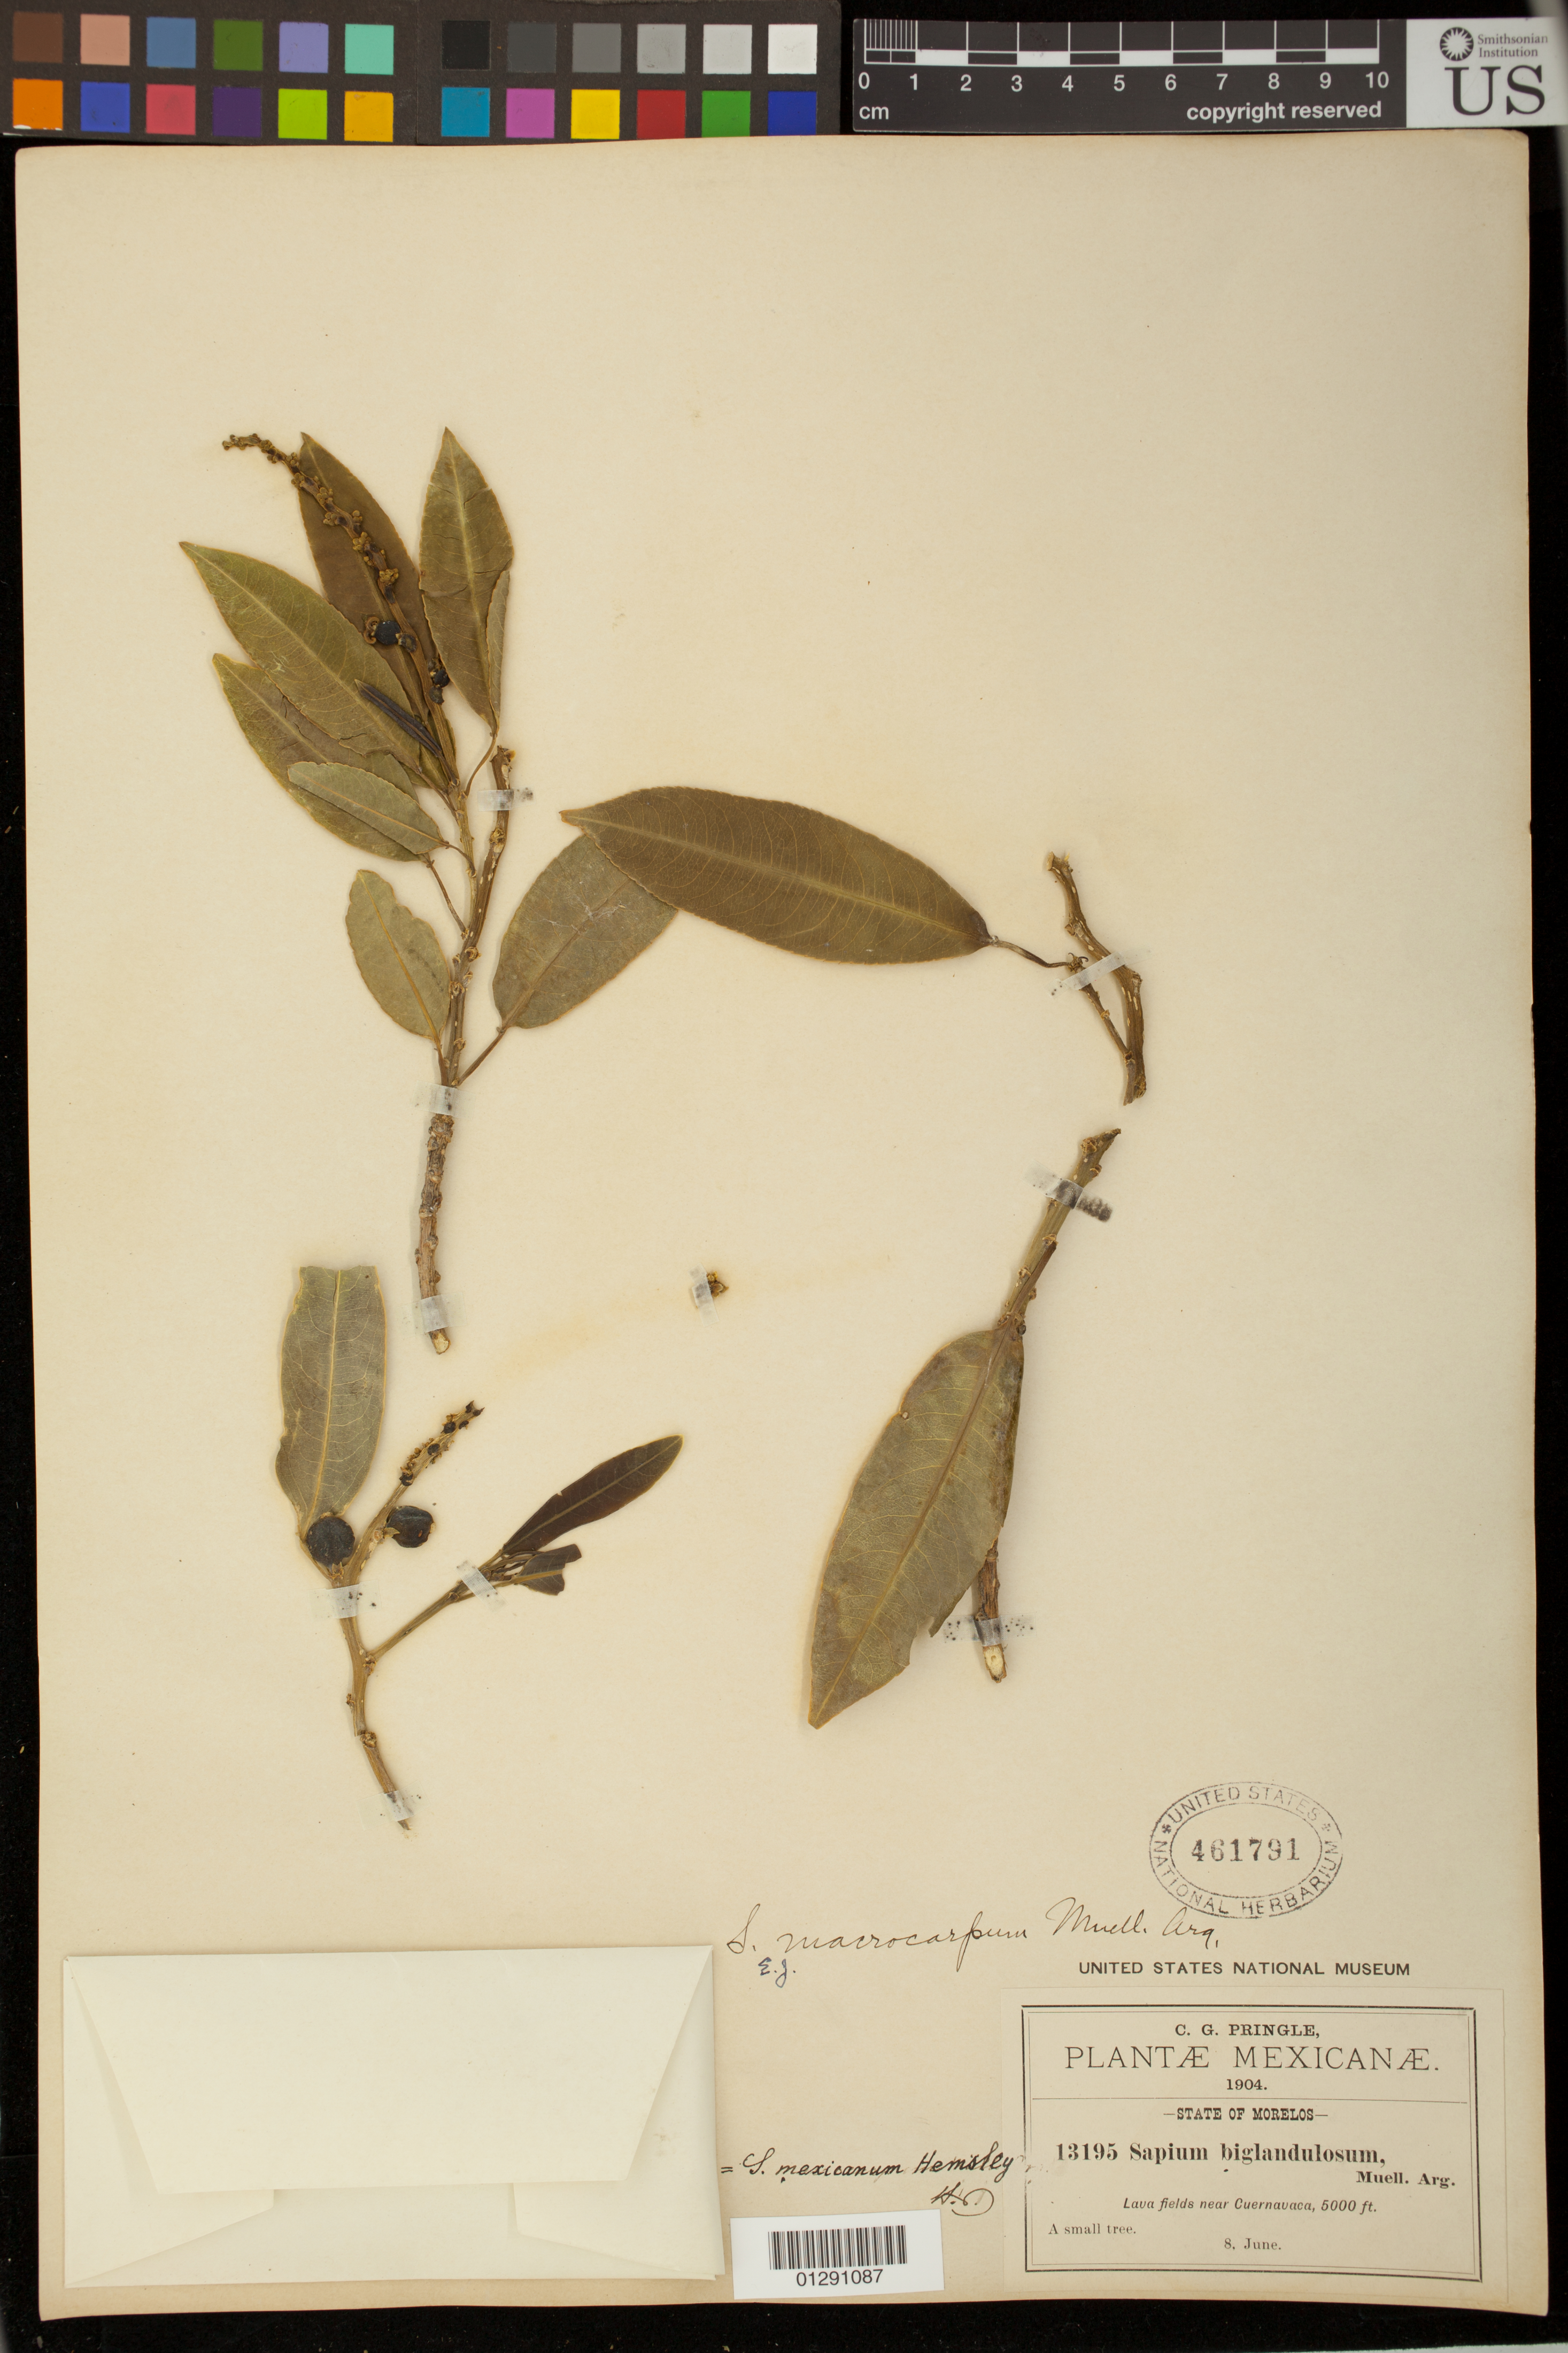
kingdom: Plantae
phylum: Tracheophyta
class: Magnoliopsida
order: Malpighiales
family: Euphorbiaceae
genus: Sapium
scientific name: Sapium macrocarpum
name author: Müll. Arg.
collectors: C. G. Pringle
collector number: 13195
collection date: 1904-06-08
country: Mexico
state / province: Morelos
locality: Lava fields near Cuernavaca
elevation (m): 1524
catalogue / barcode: US 461791